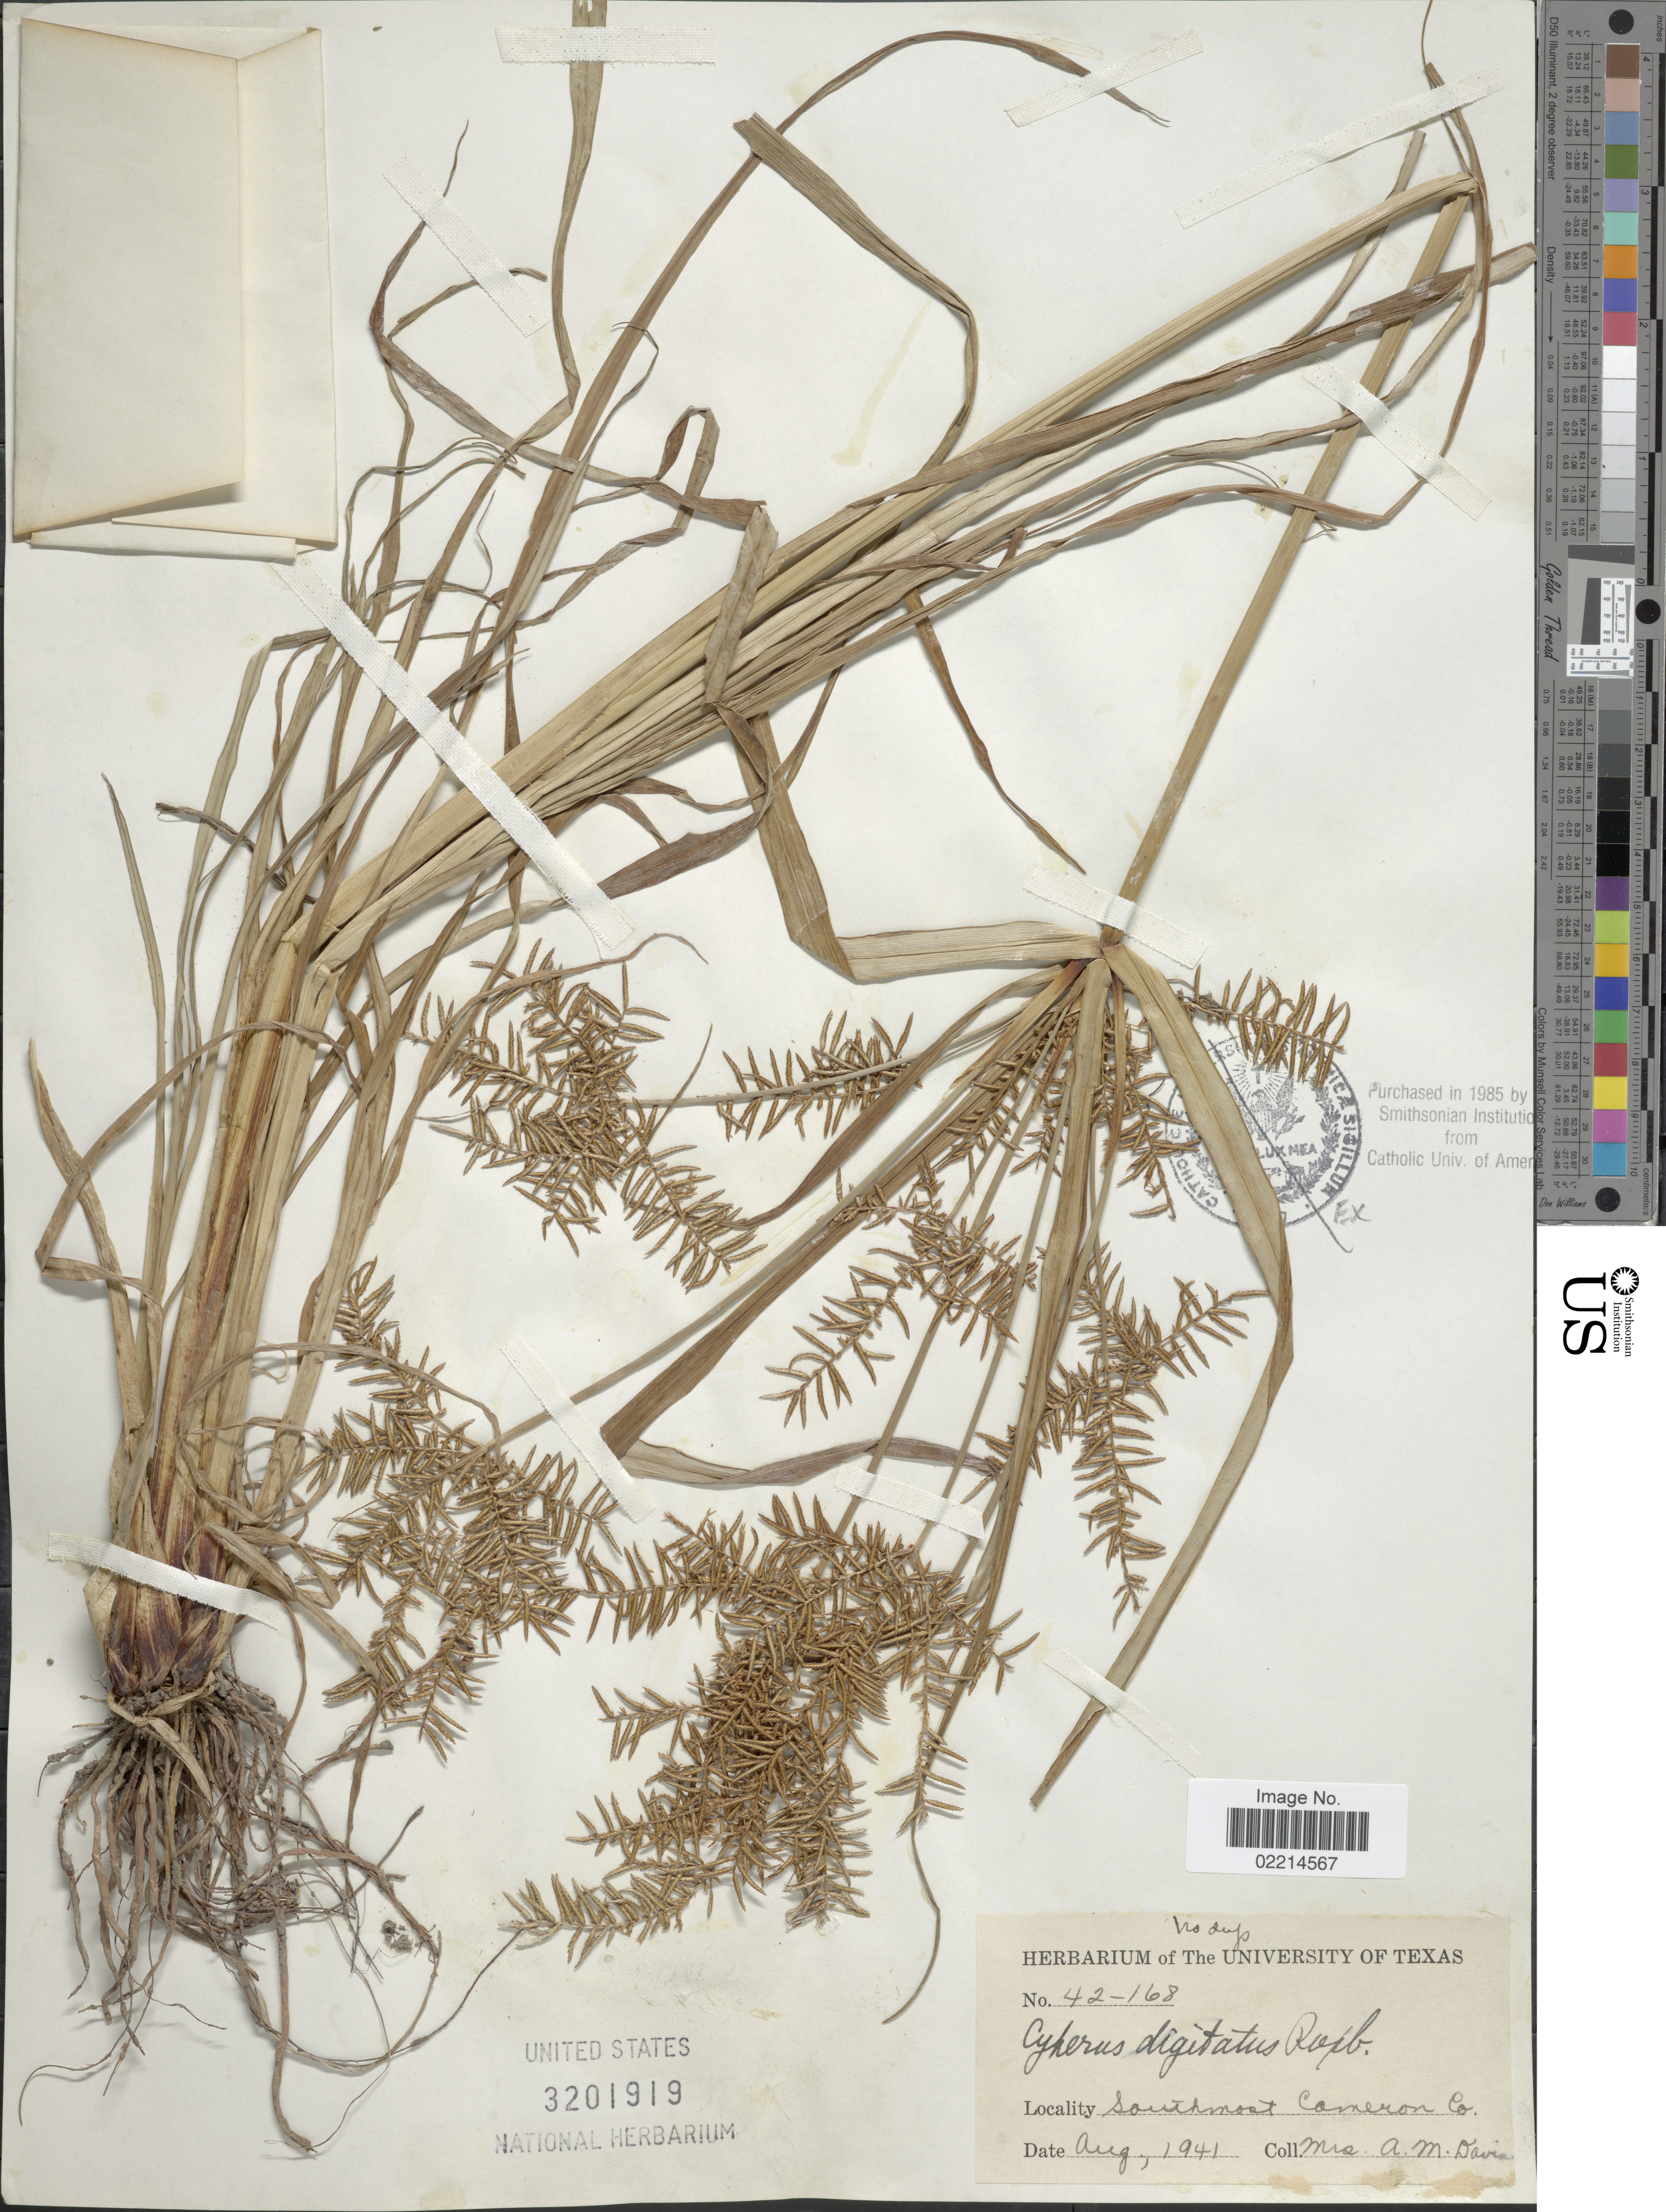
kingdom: Plantae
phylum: Tracheophyta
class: Liliopsida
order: Poales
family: Cyperaceae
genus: Cyperus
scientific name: Cyperus digitatus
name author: Roxb.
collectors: A. Davis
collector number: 42-168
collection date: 1941-08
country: United States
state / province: Texas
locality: Southmost Cameron Co.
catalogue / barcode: US 3201919